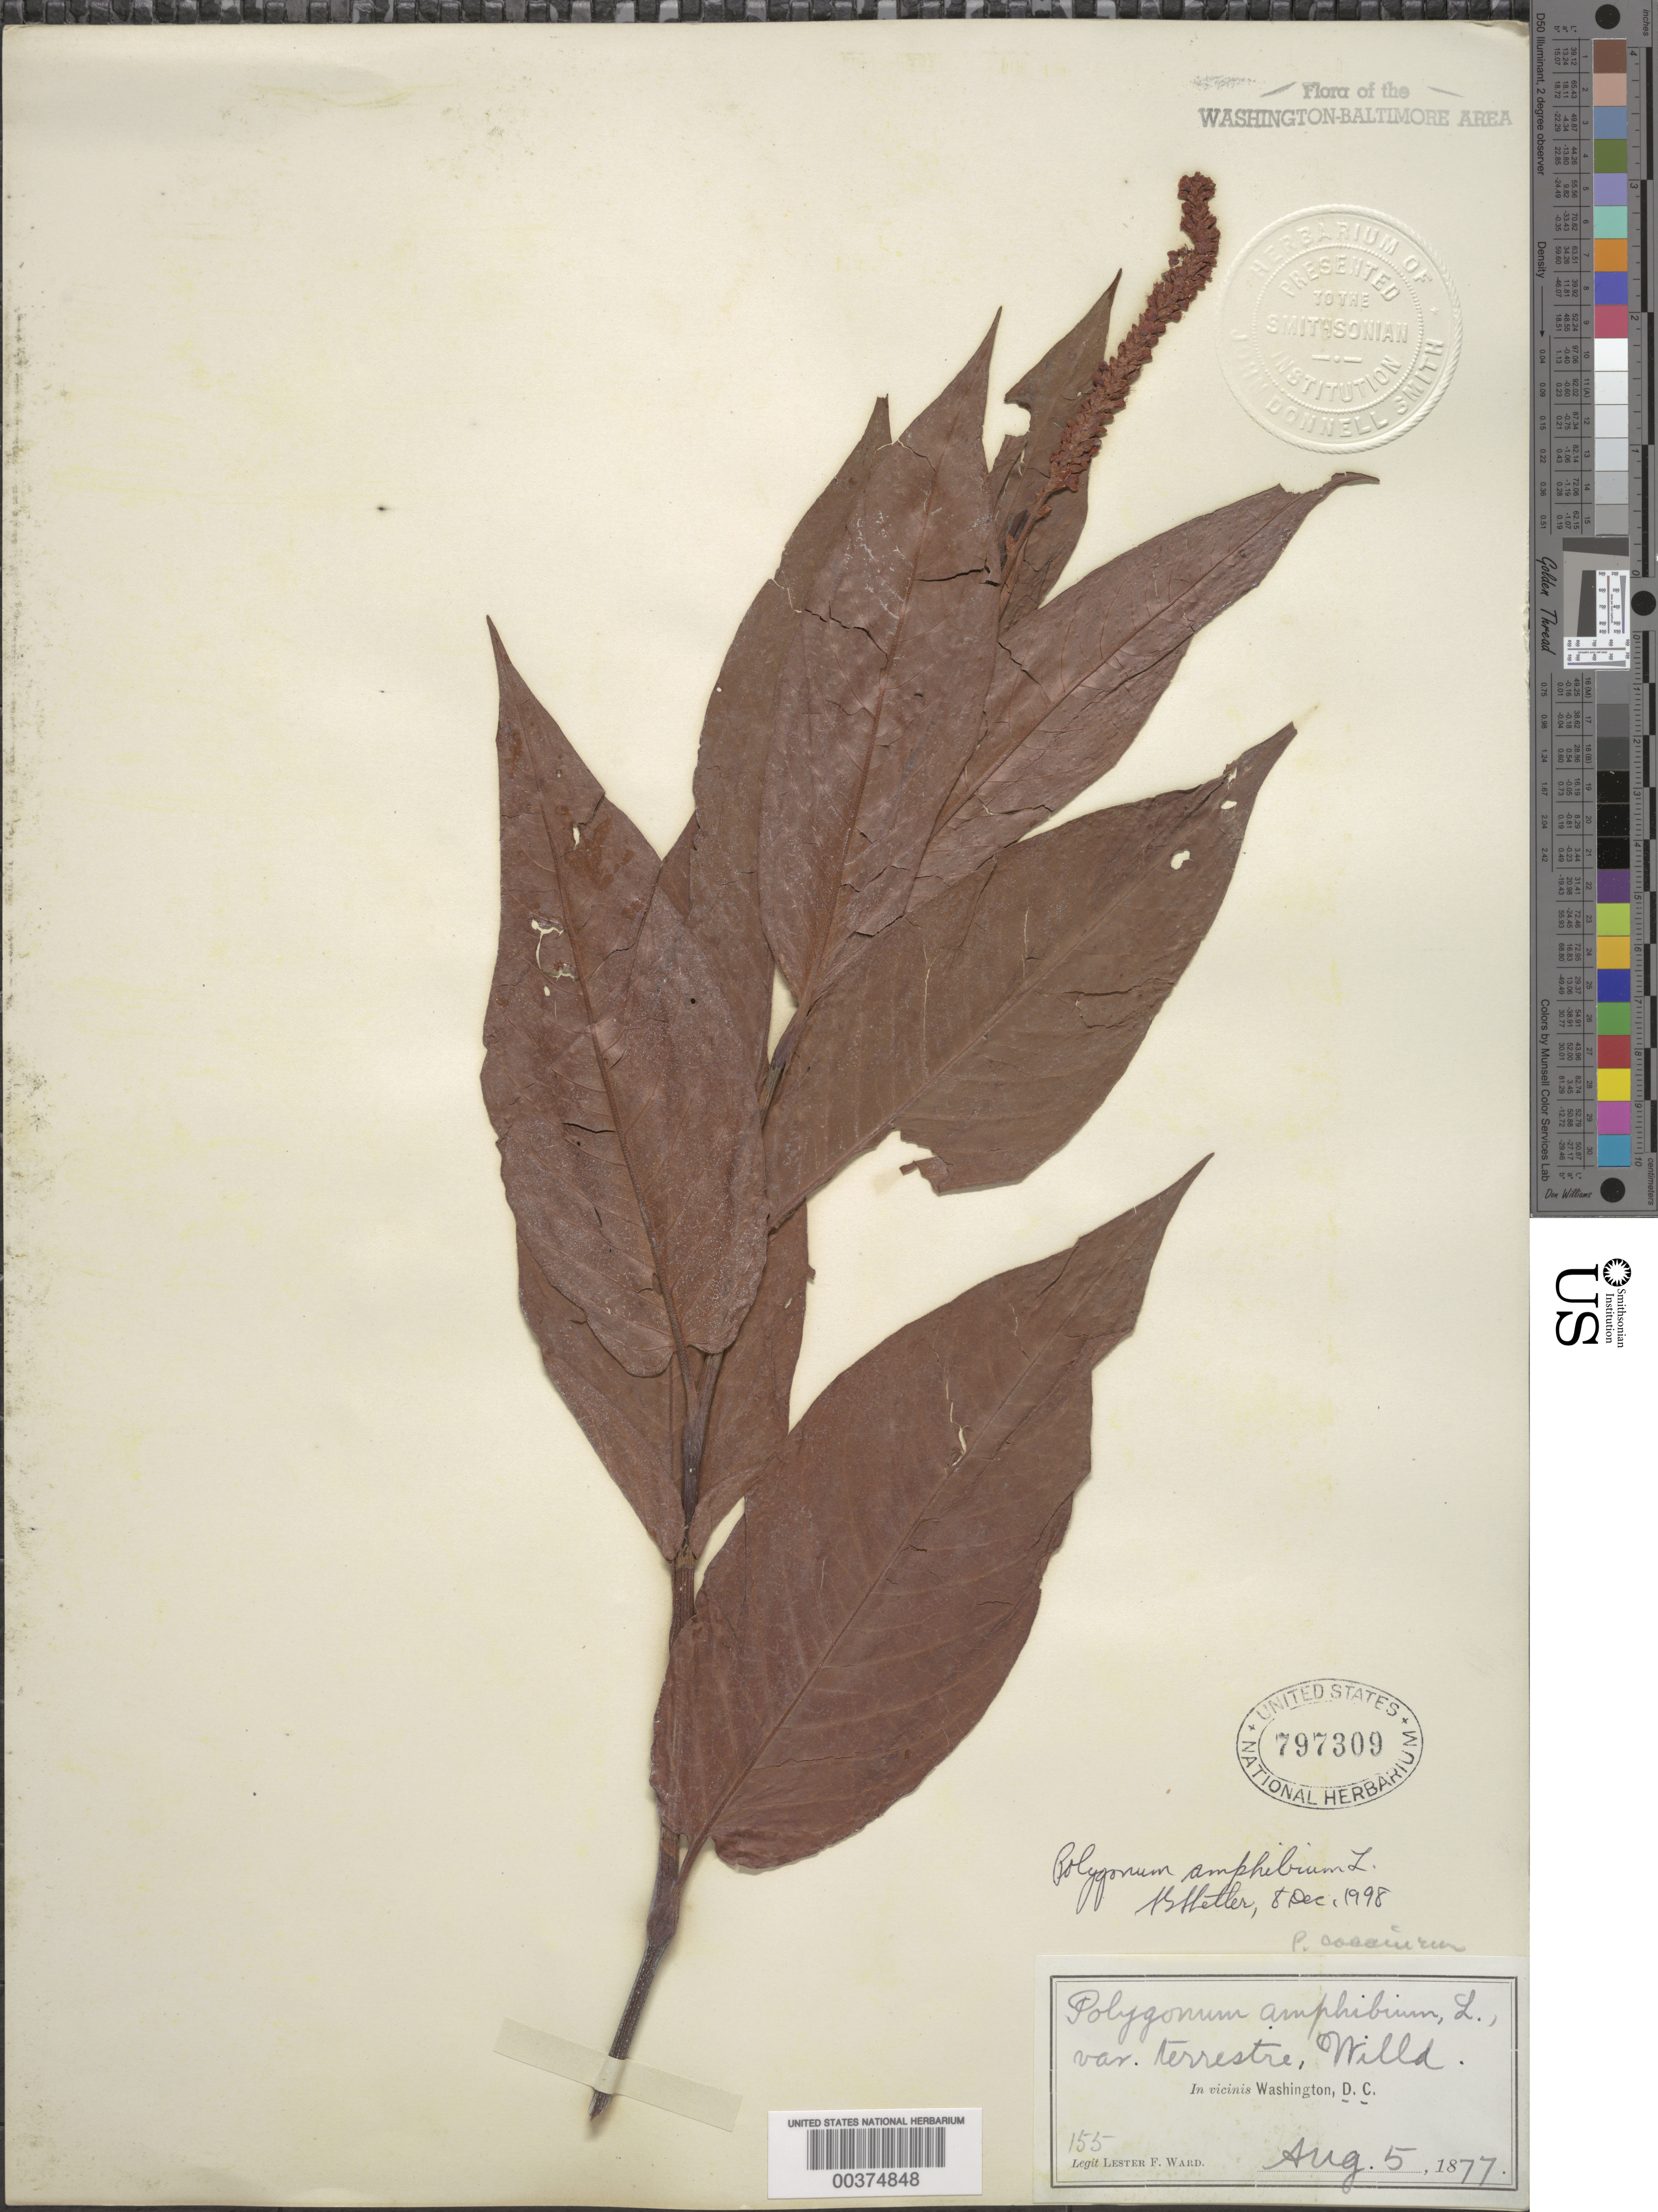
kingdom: Plantae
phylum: Tracheophyta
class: Magnoliopsida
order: Caryophyllales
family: Polygonaceae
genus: Persicaria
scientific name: Persicaria coccinea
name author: (Muhl. ex Willd.) Greene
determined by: Atha, D. E.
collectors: L. F. Ward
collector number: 155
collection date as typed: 05 Aug 1877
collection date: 1877-08-05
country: United States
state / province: District of Columbia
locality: Washington DC area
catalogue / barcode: US 787309